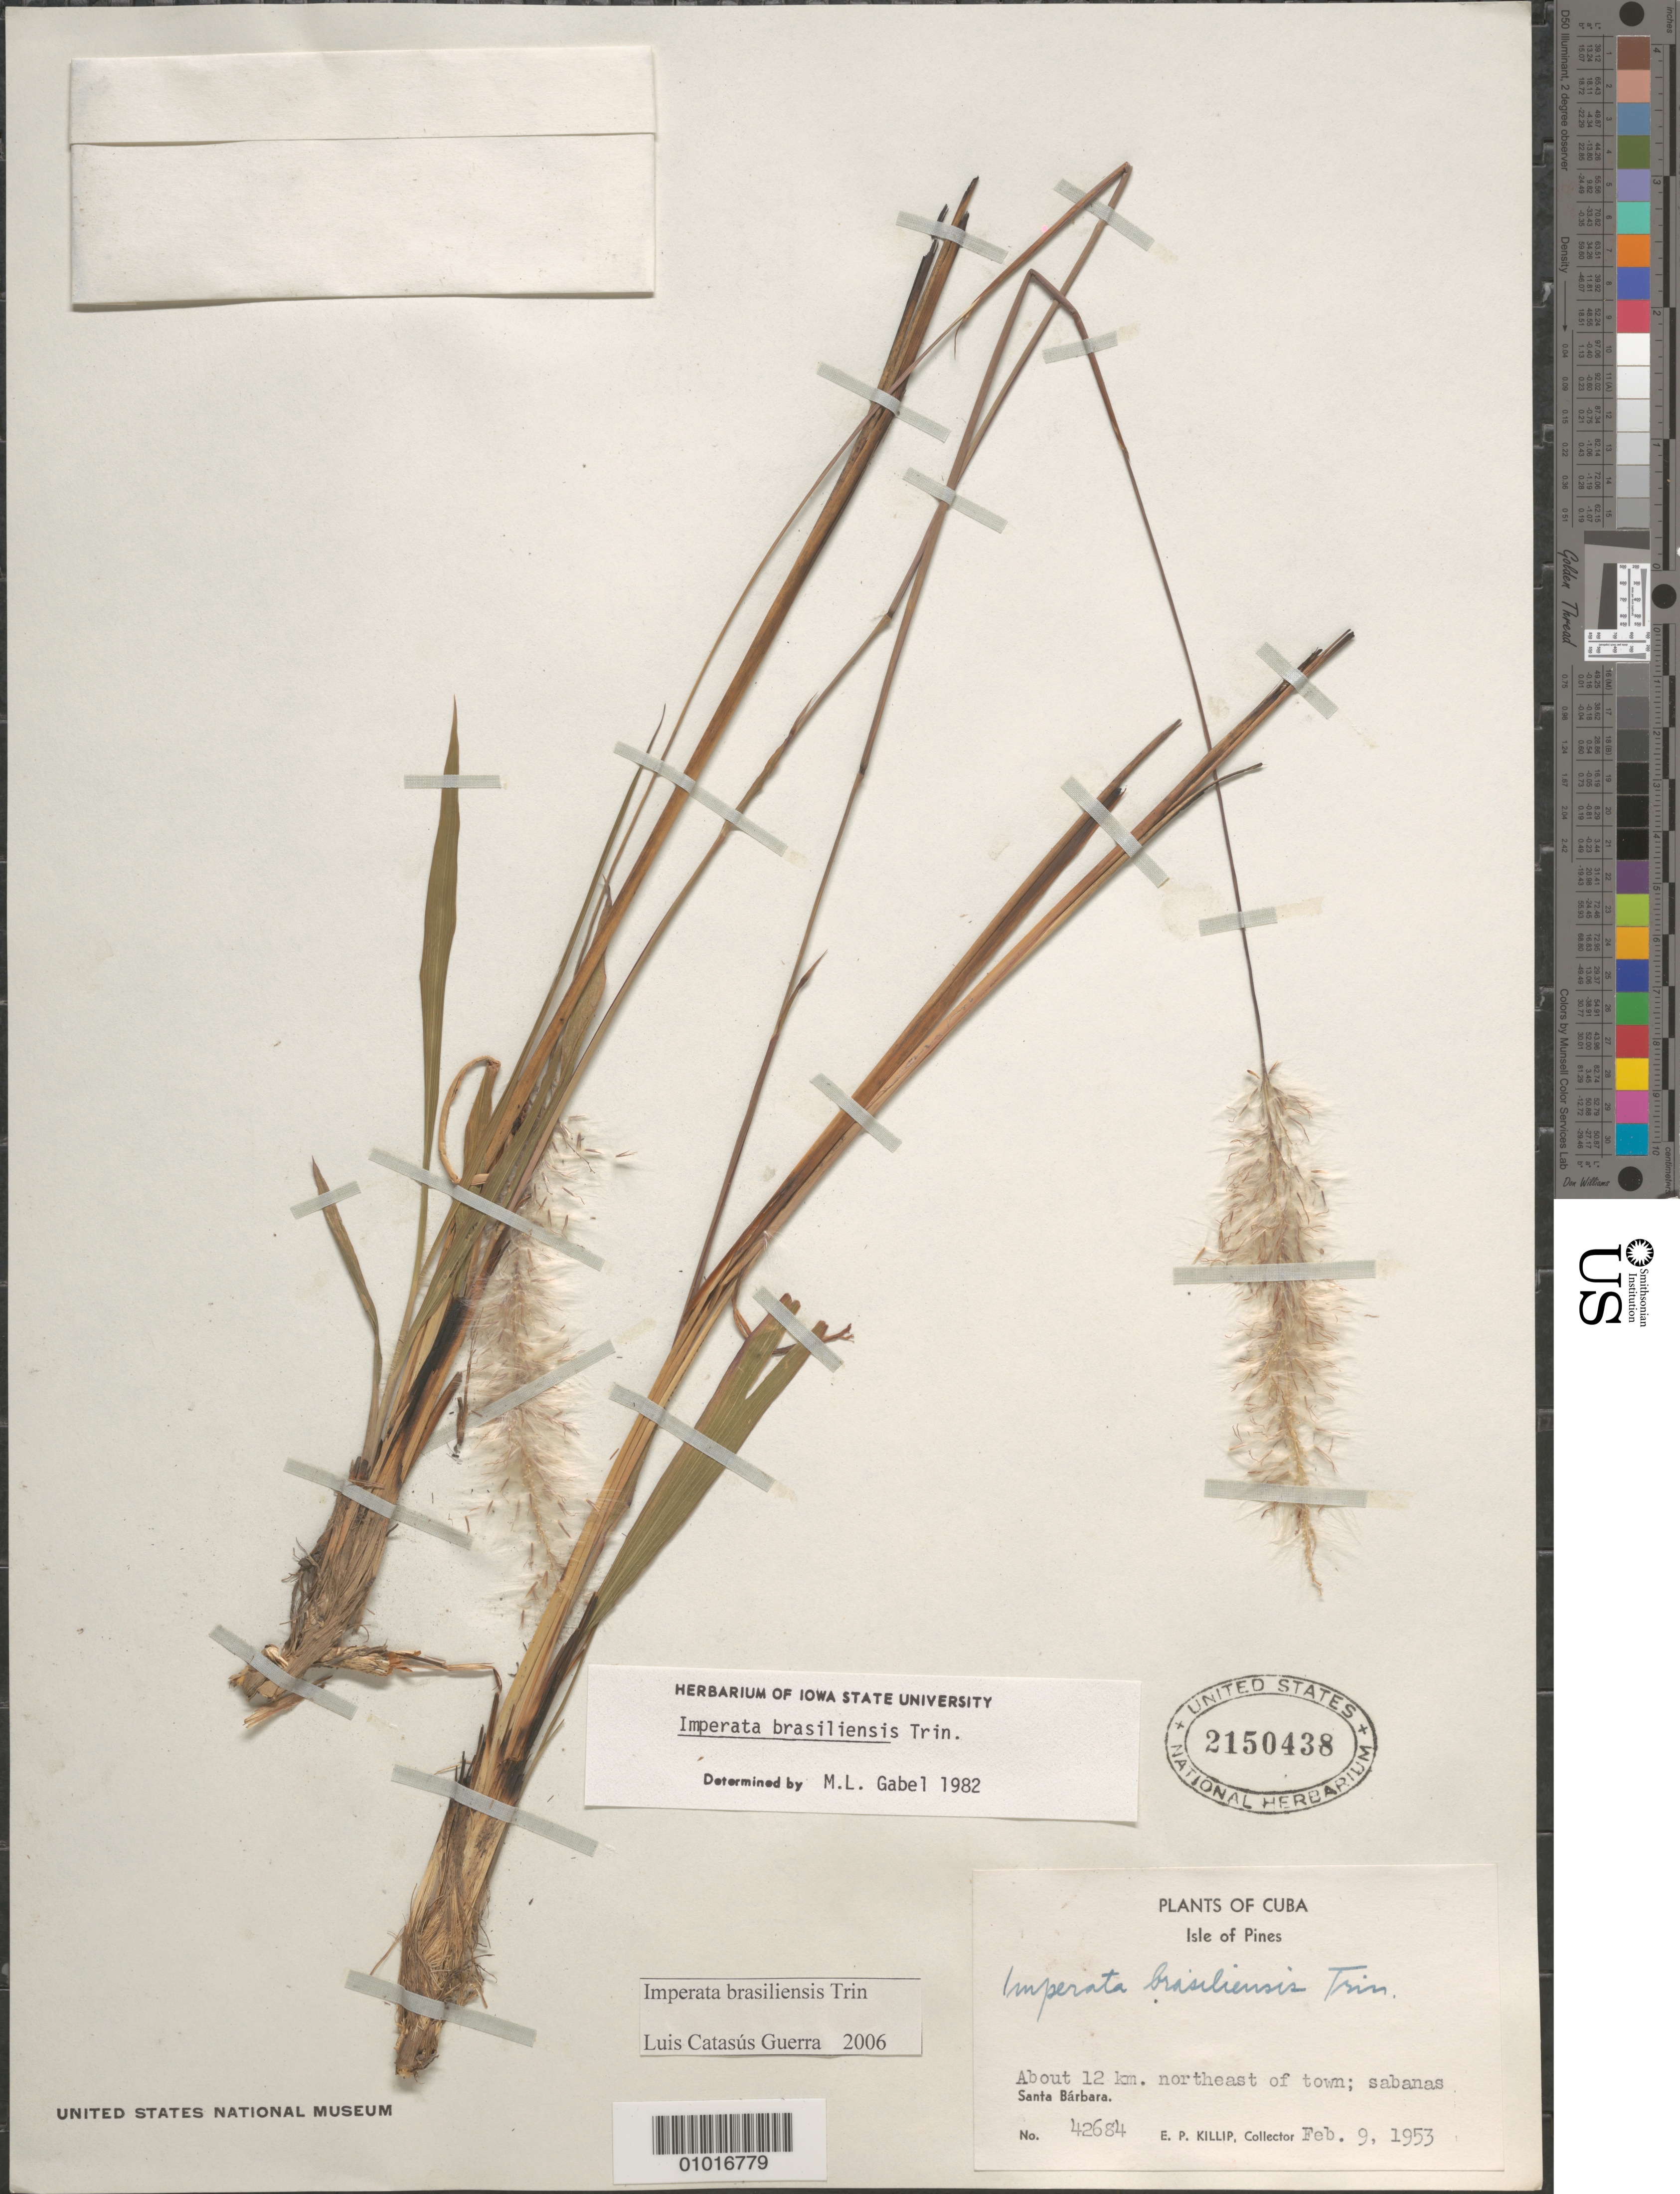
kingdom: Plantae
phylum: Tracheophyta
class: Liliopsida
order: Poales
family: Poaceae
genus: Imperata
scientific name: Imperata brasiliensis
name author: Trin.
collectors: E. P. Killip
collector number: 42684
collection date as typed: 09 Feb 1953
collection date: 1953-02-09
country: Cuba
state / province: Isla de la Juventud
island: Isla de la Juventud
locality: [Isle of Pines], about 12 miles north of town; sabanas Santa Barbara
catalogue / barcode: US 2150438